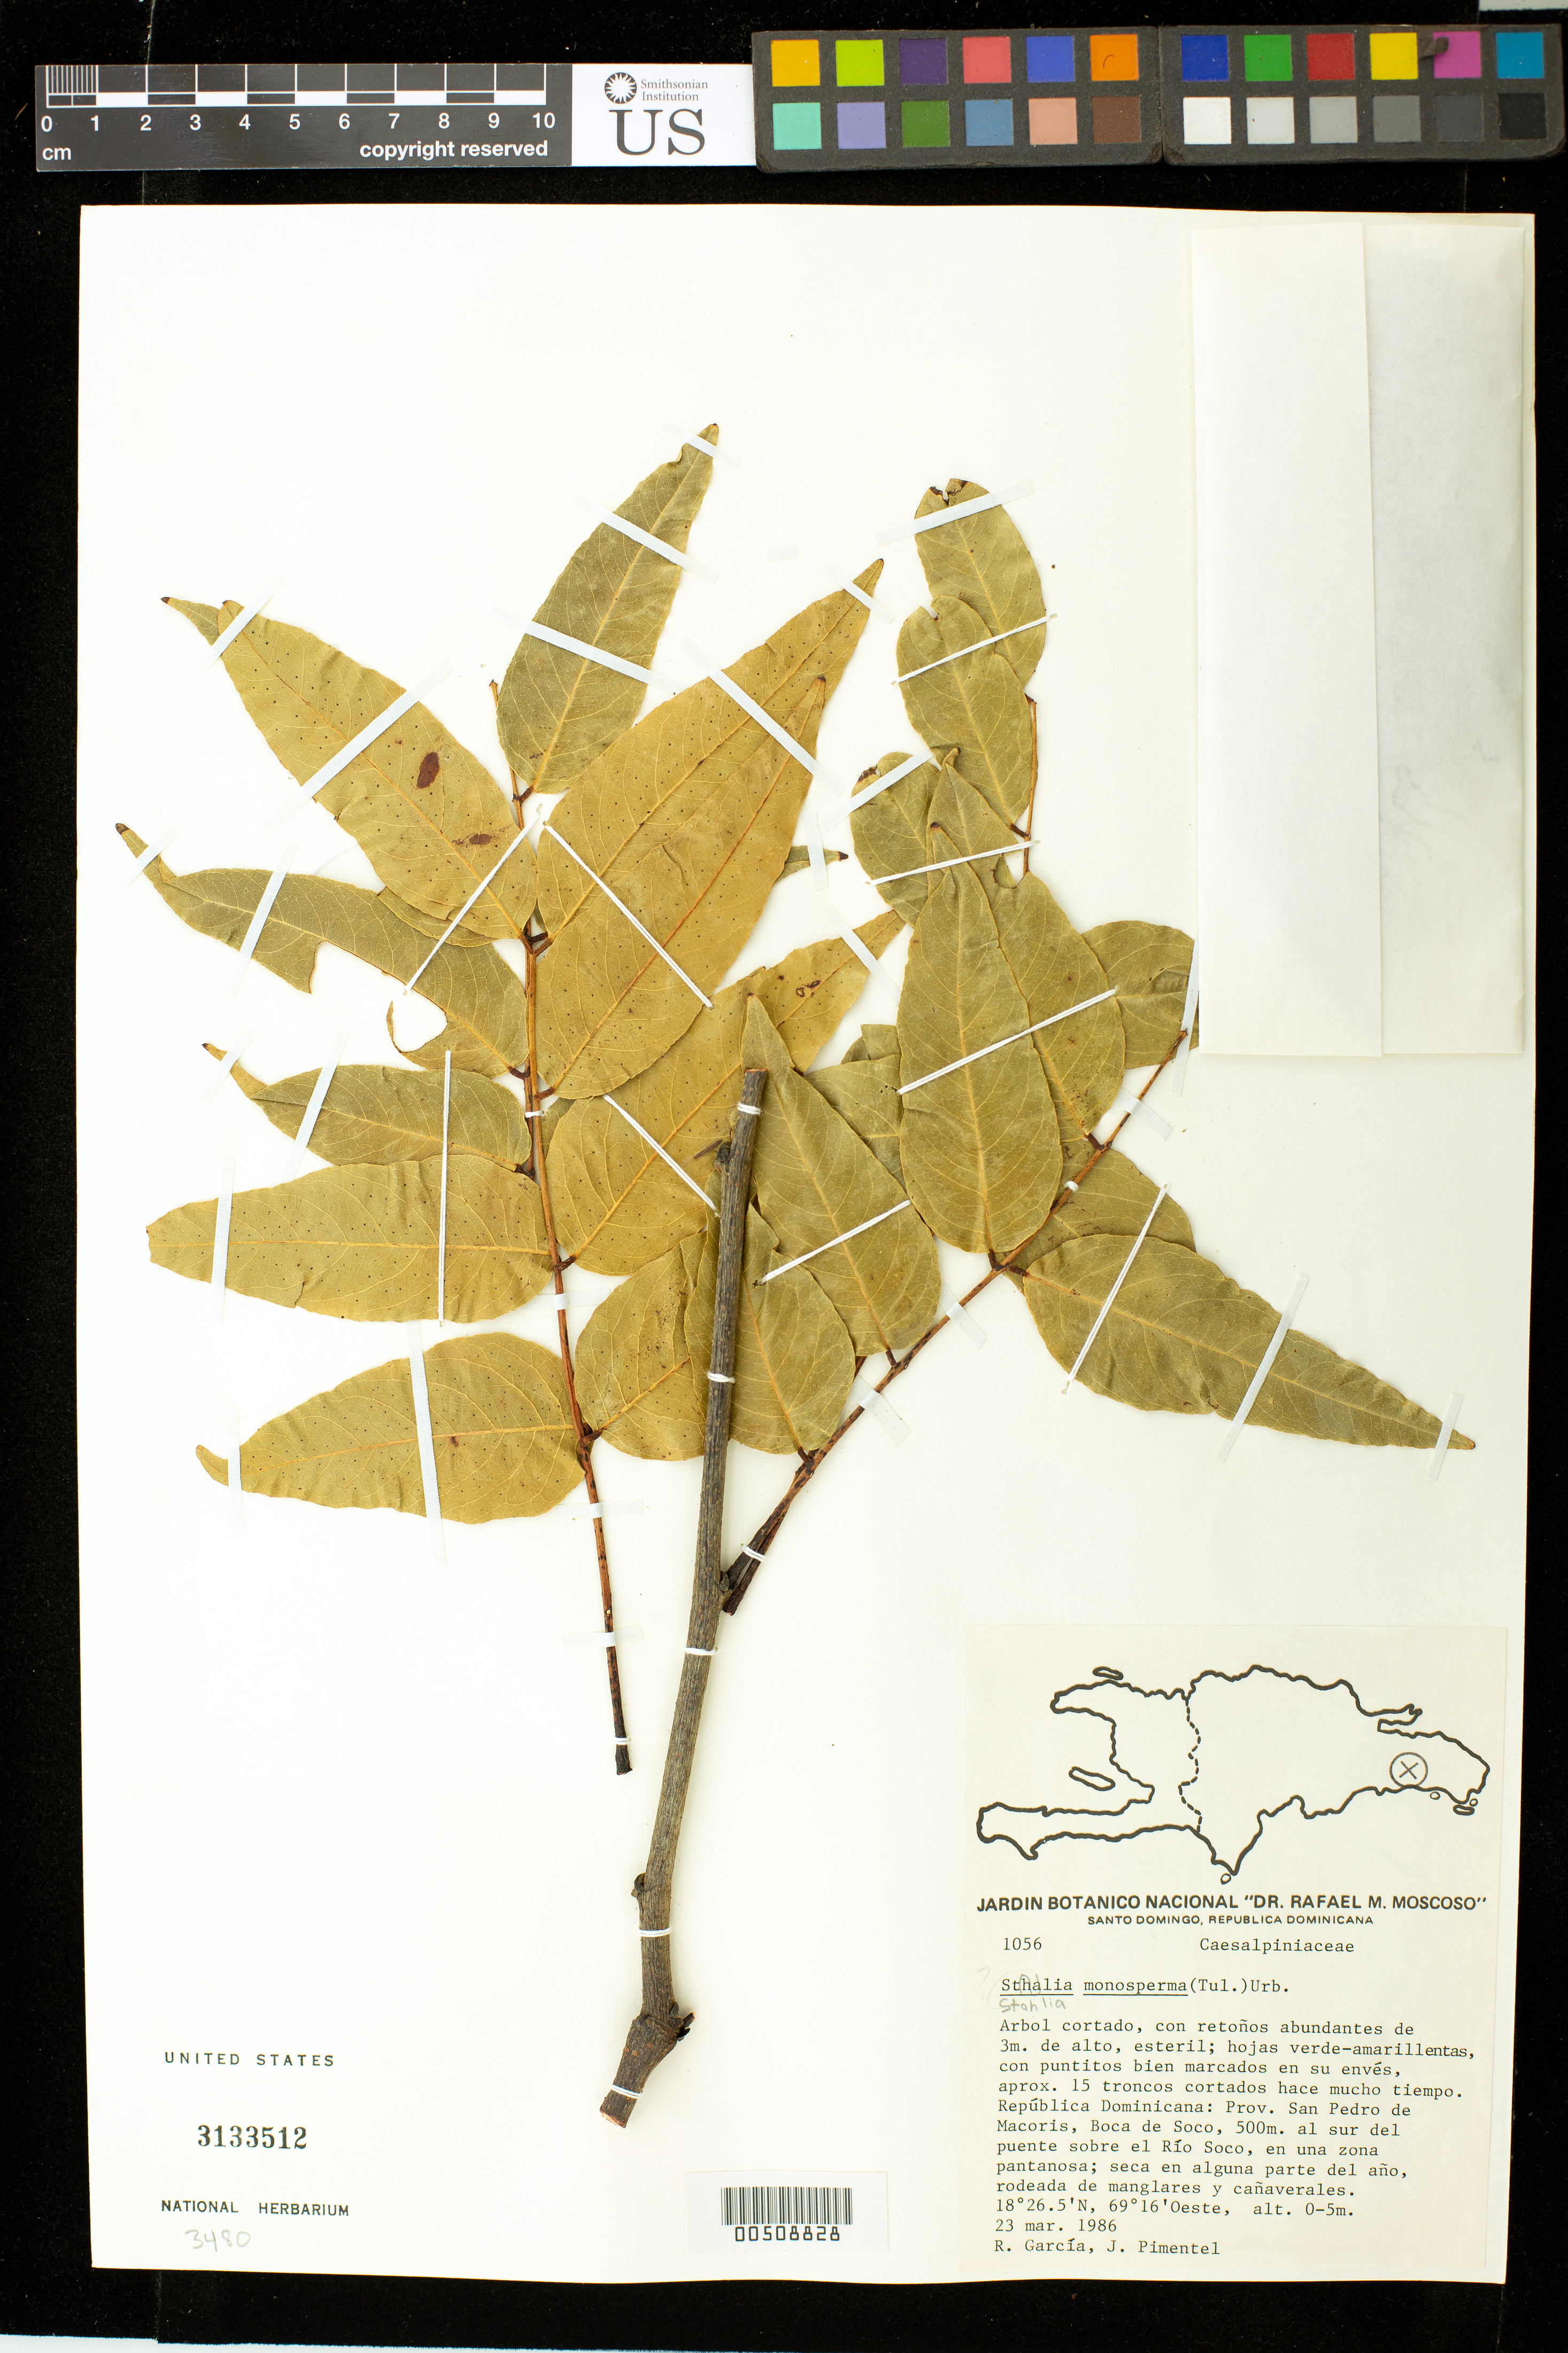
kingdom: Plantae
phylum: Tracheophyta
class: Magnoliopsida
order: Fabales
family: Fabaceae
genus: Libidibia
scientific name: Libidibia monosperma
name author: (Tul.) Gagnon & G.P. Lewis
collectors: R. Garcia & J. Pimentel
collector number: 1056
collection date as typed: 23 Mar 1986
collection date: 1986-03-23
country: Dominican Republic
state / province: San Pedro de Macorís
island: Hispaniola Island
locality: Boca de soco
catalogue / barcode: US 3133512